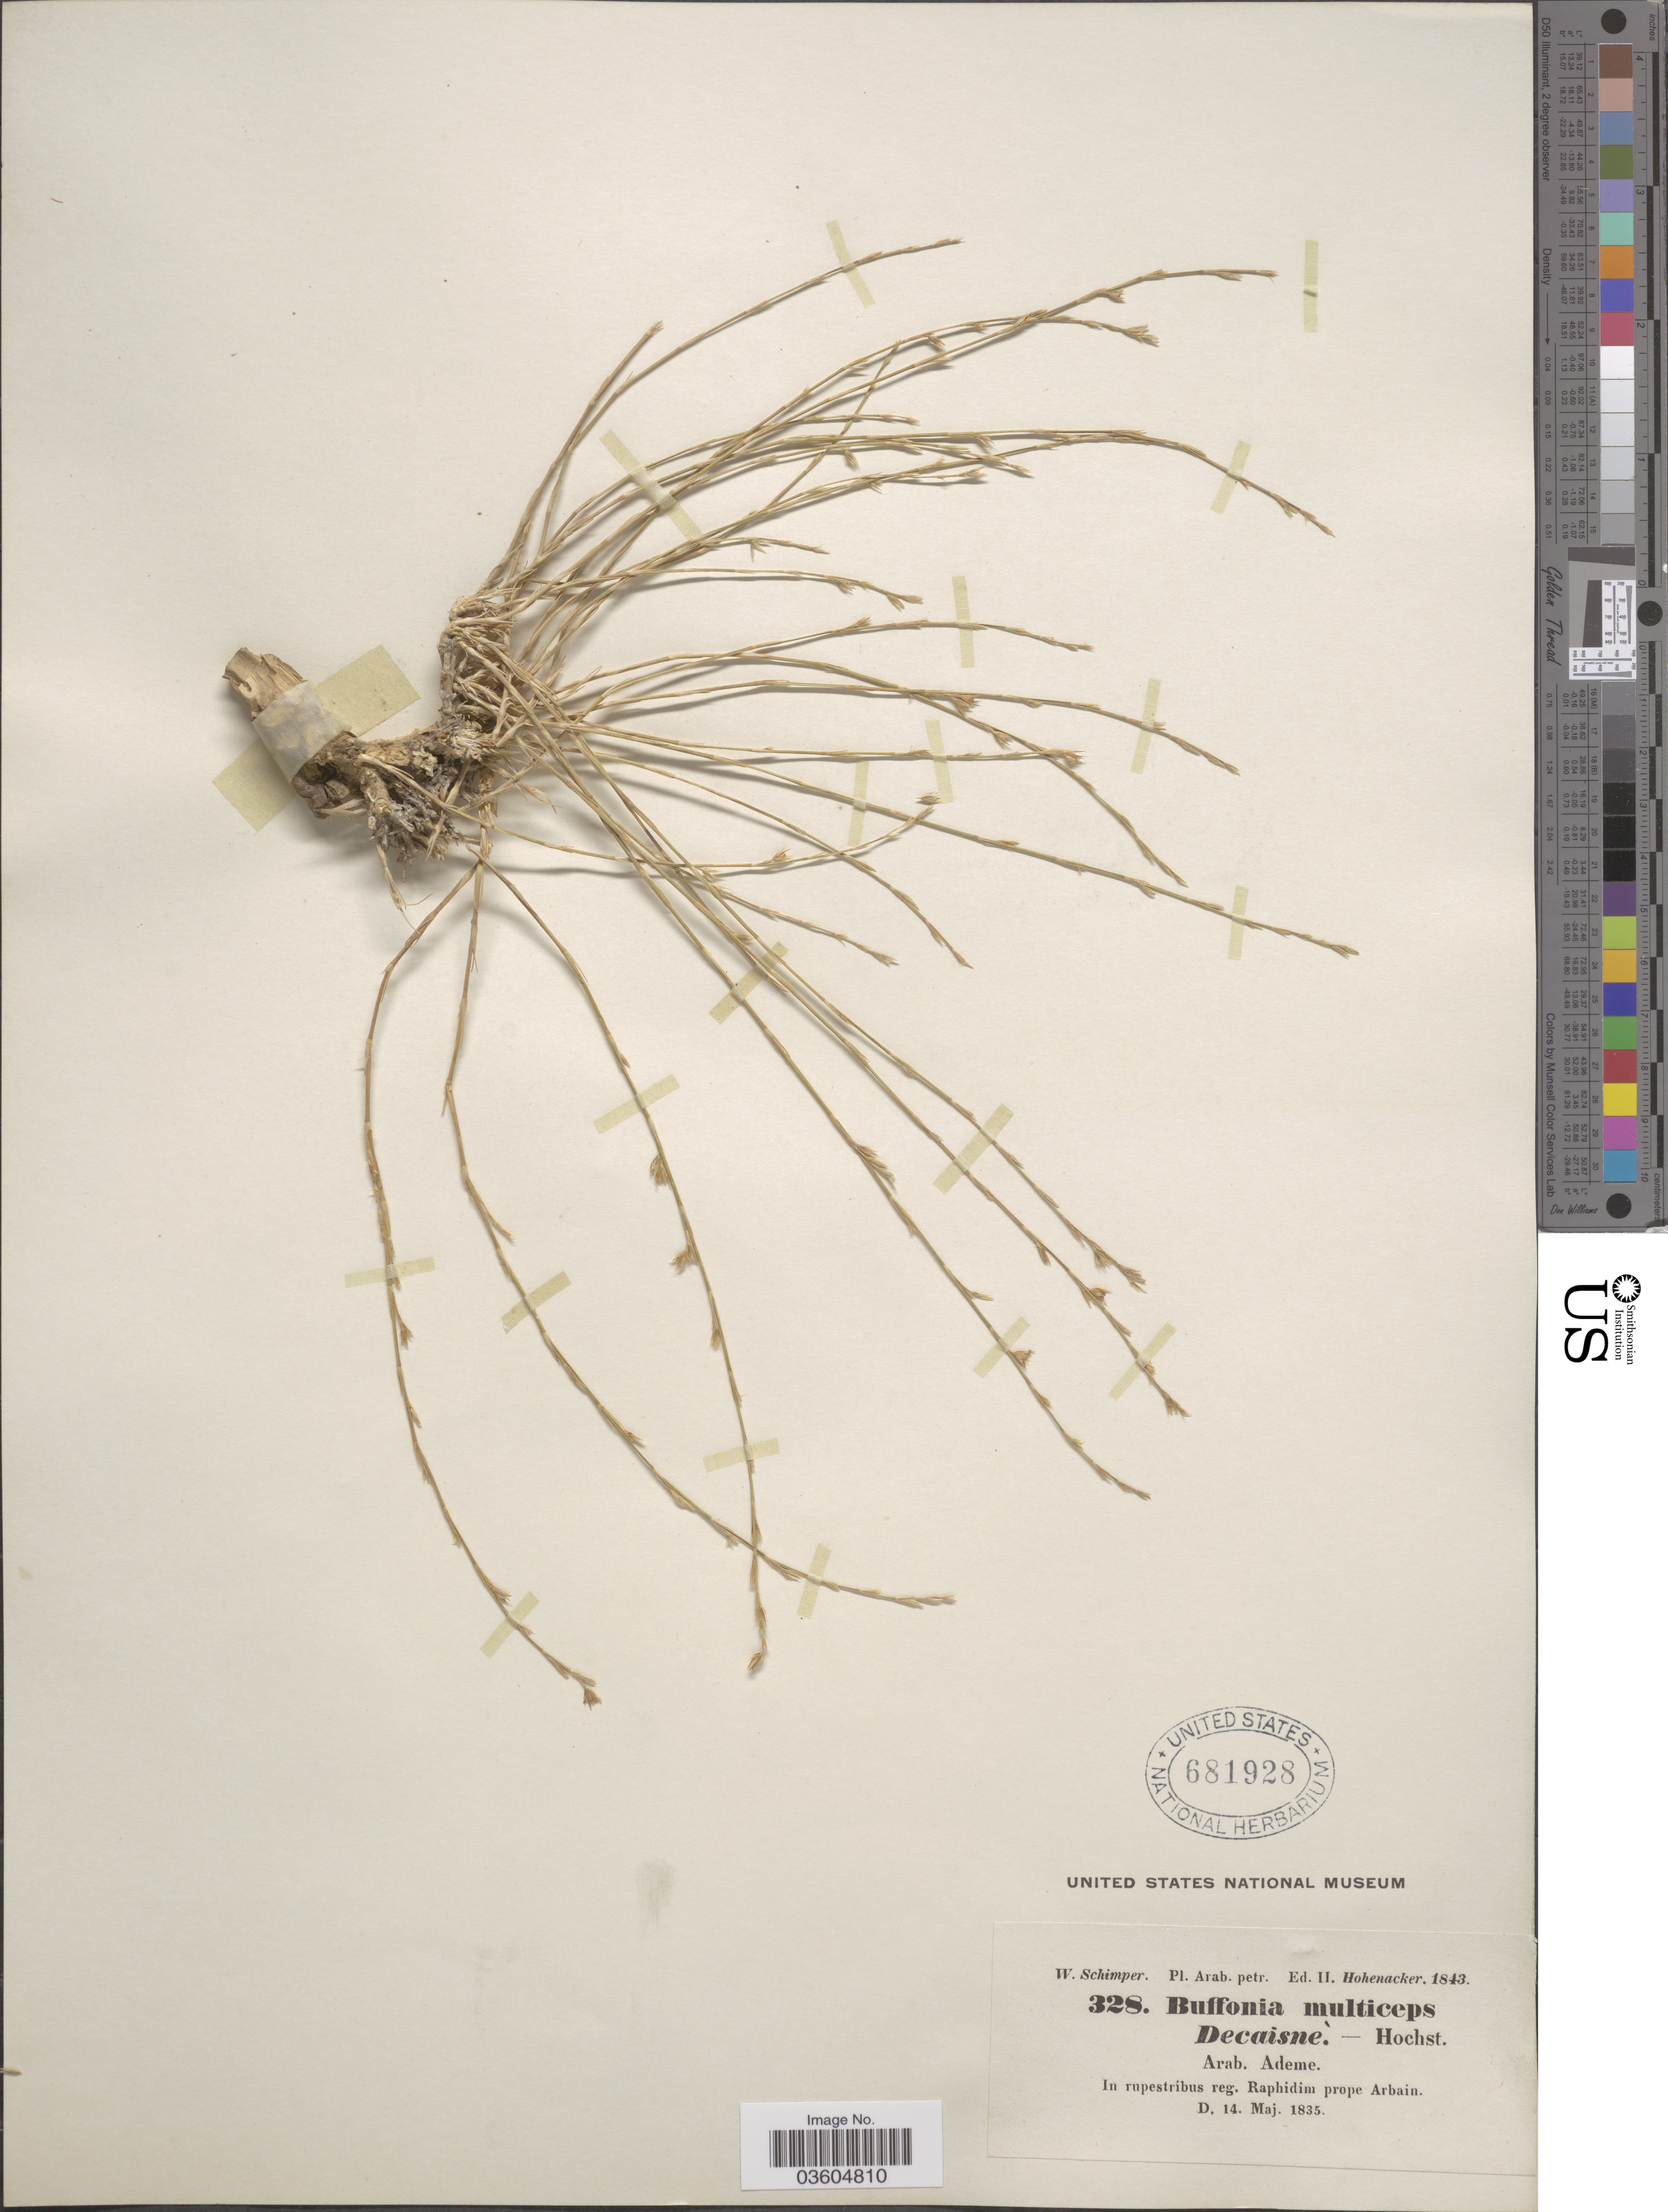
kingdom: Plantae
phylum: Tracheophyta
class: Magnoliopsida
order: Caryophyllales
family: Caryophyllaceae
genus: Bufonia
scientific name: Bufonia multiceps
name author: Decne.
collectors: W. Schimper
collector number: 328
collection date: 1835-05-14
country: Egypt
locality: Arab. petr. In ruspestribus reg. Raphidim prope Arbain.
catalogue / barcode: US 681928